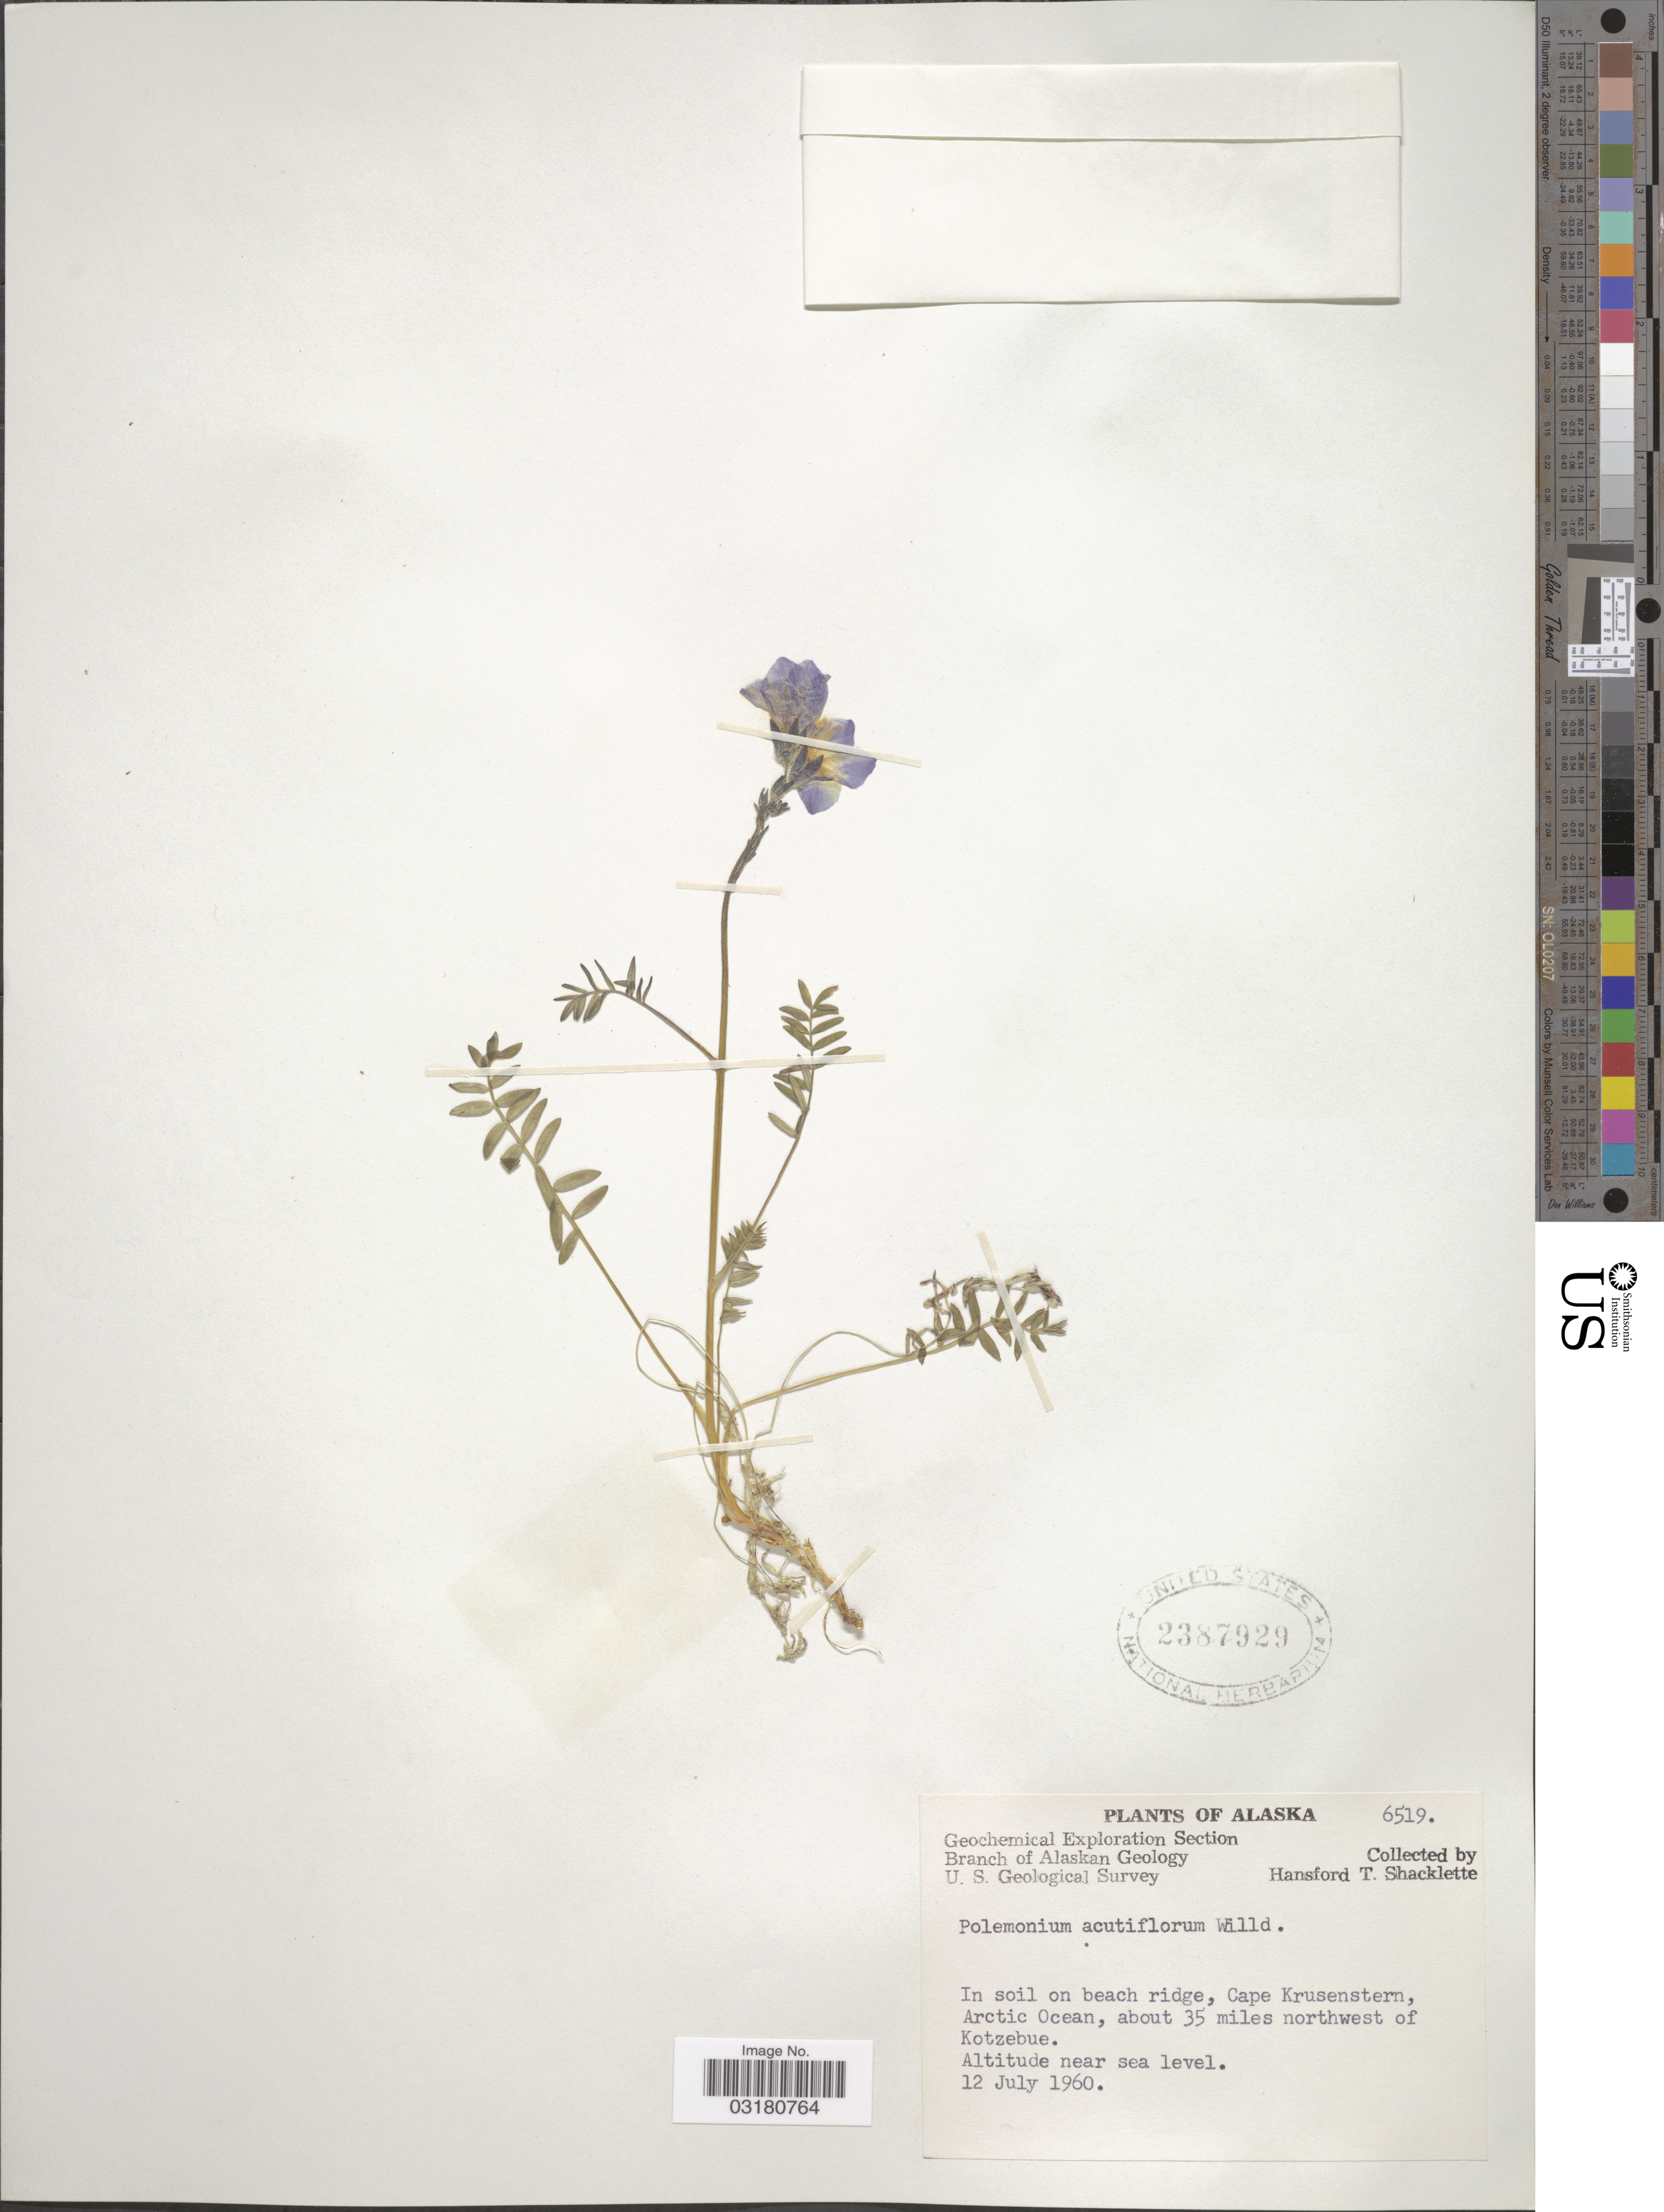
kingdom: Plantae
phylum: Tracheophyta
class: Magnoliopsida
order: Ericales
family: Polemoniaceae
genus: Polemonium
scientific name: Polemonium acutiflorum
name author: Willd. ex Roem. & Schult.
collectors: H. Shacklette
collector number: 6519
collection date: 1960-07-12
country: United States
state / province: Alaska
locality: In soil on beach ridge, Cape Krusenstern, Arctic Ocean, about 35 miles northwest of Kotzebue.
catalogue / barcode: US 2387929